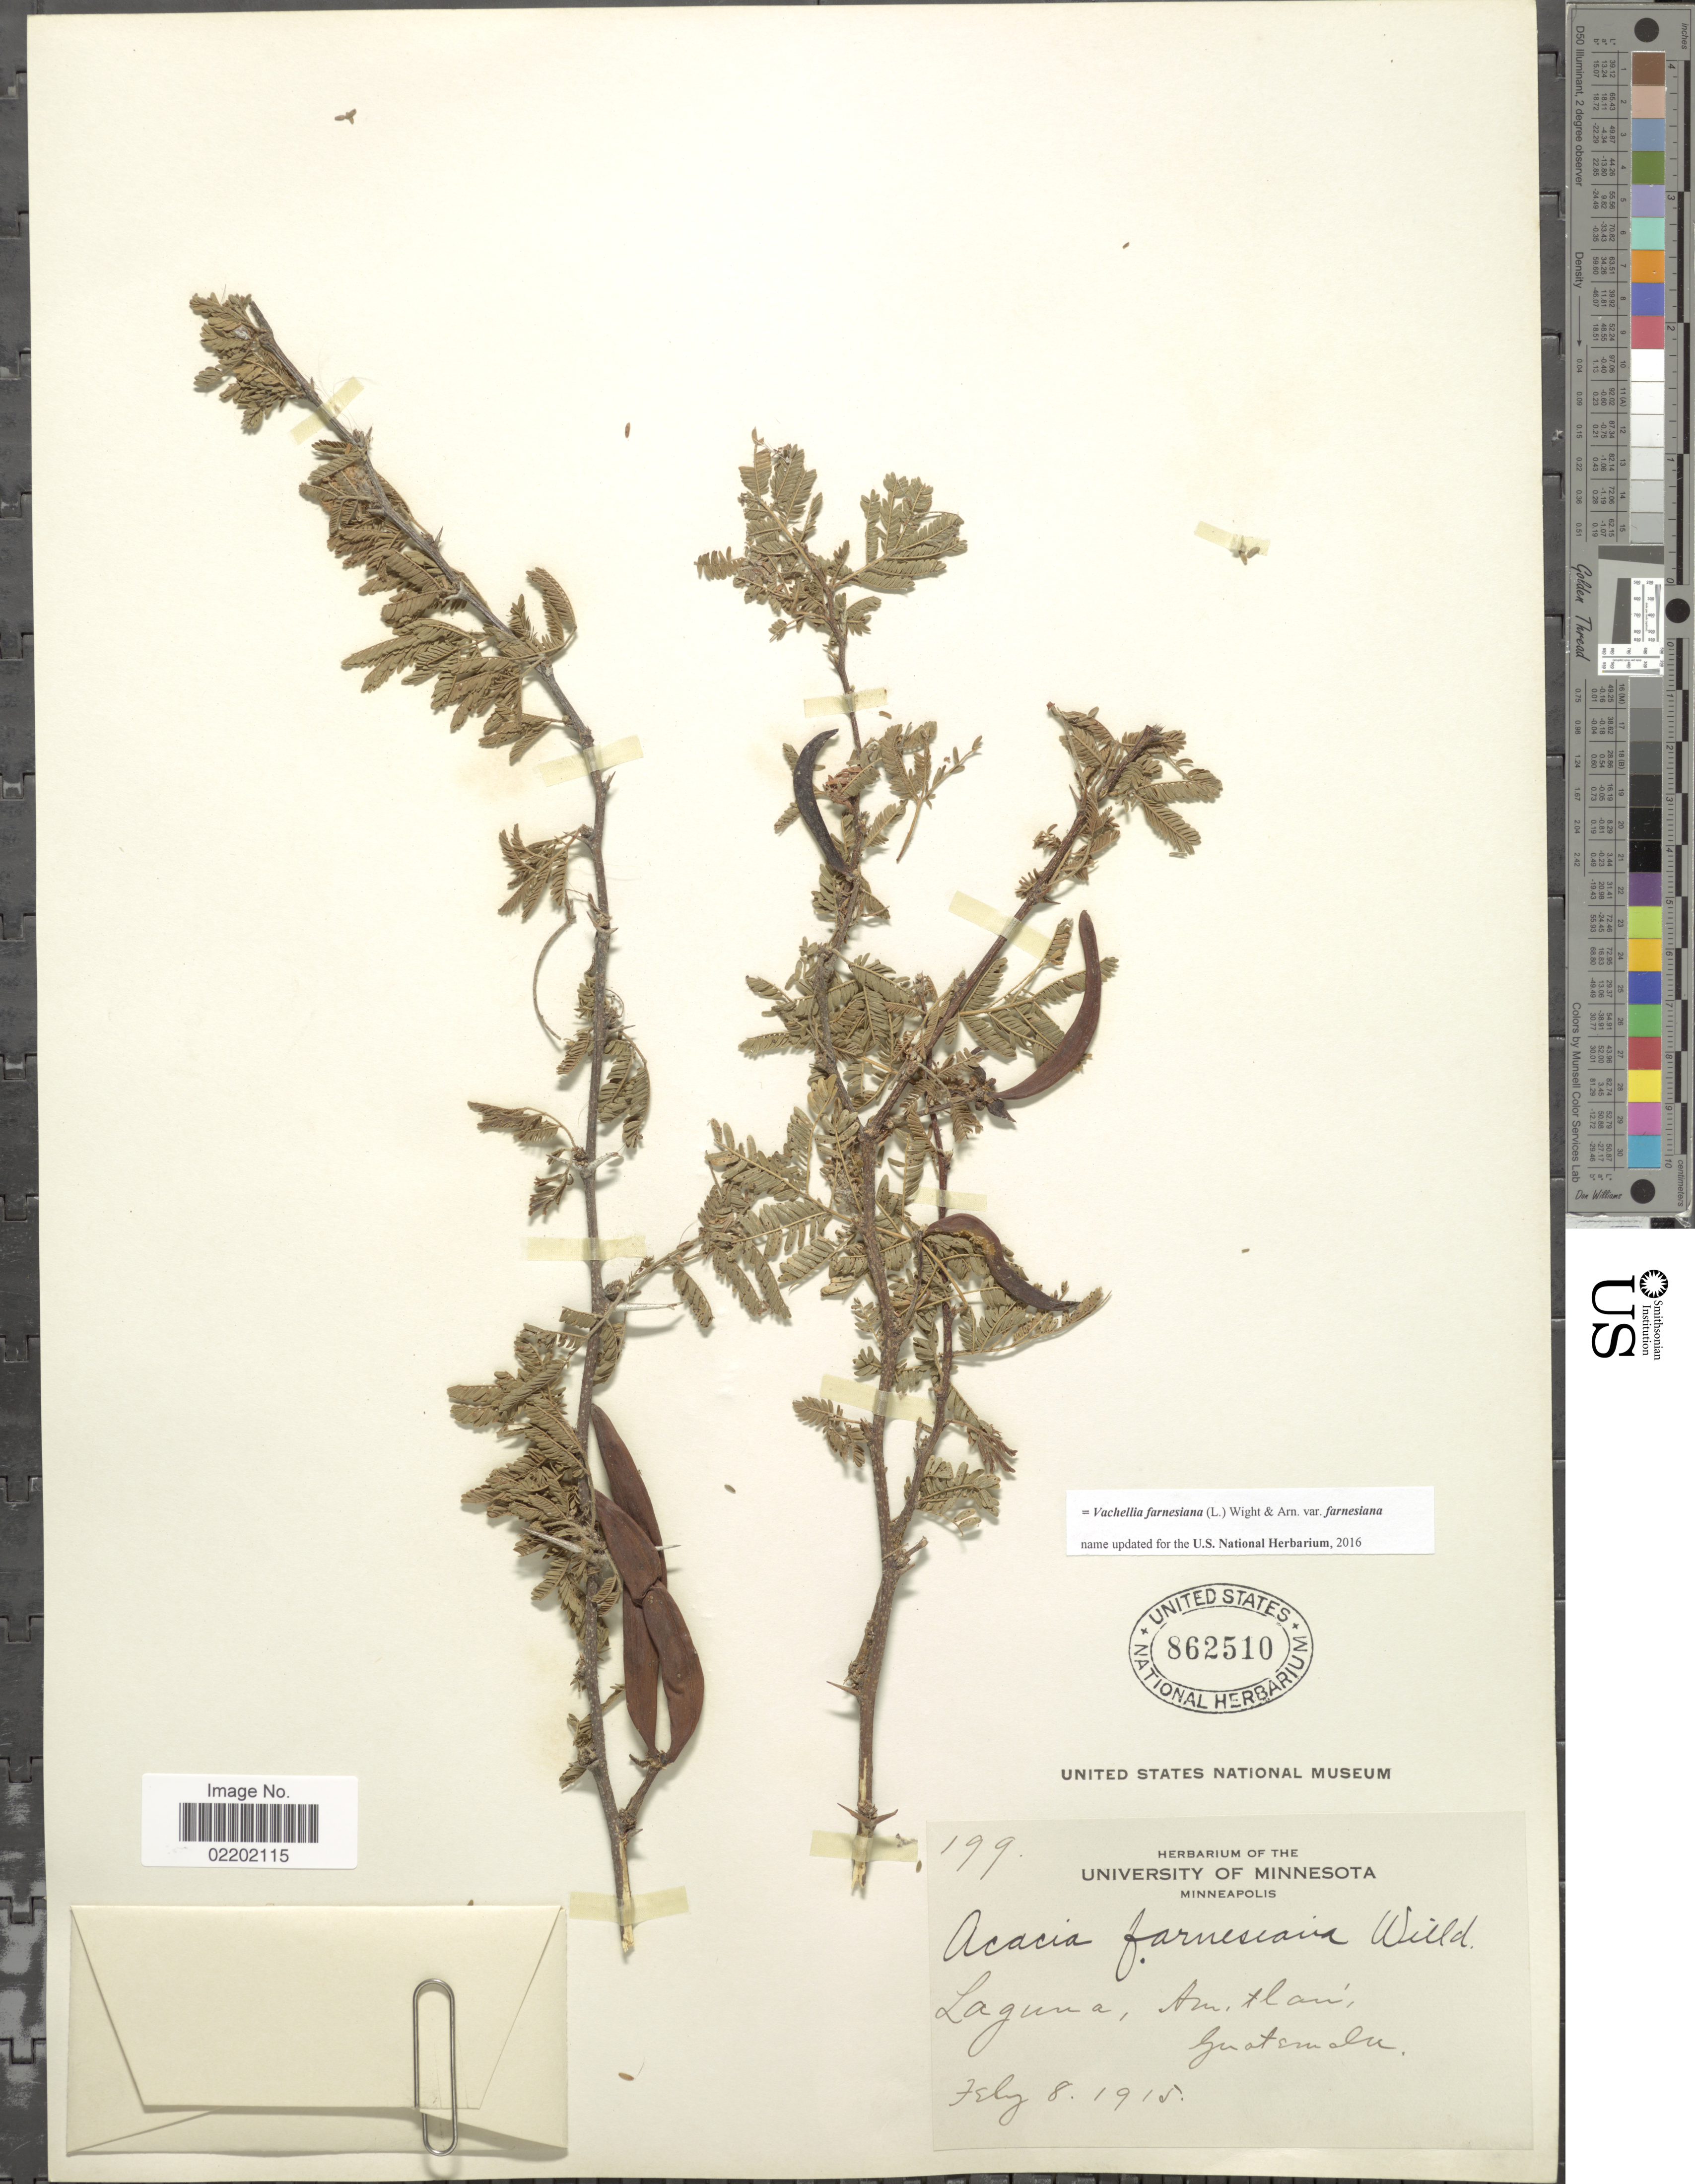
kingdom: Plantae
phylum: Tracheophyta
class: Magnoliopsida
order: Fabales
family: Fabaceae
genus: Vachellia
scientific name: Vachellia farnesiana var. farnesiana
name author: (L.) Wight & Arn.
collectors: ex Herb. University of Minnesota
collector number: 199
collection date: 1915-02-08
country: Guatemala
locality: Laguna, Amitlan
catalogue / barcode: US 862510